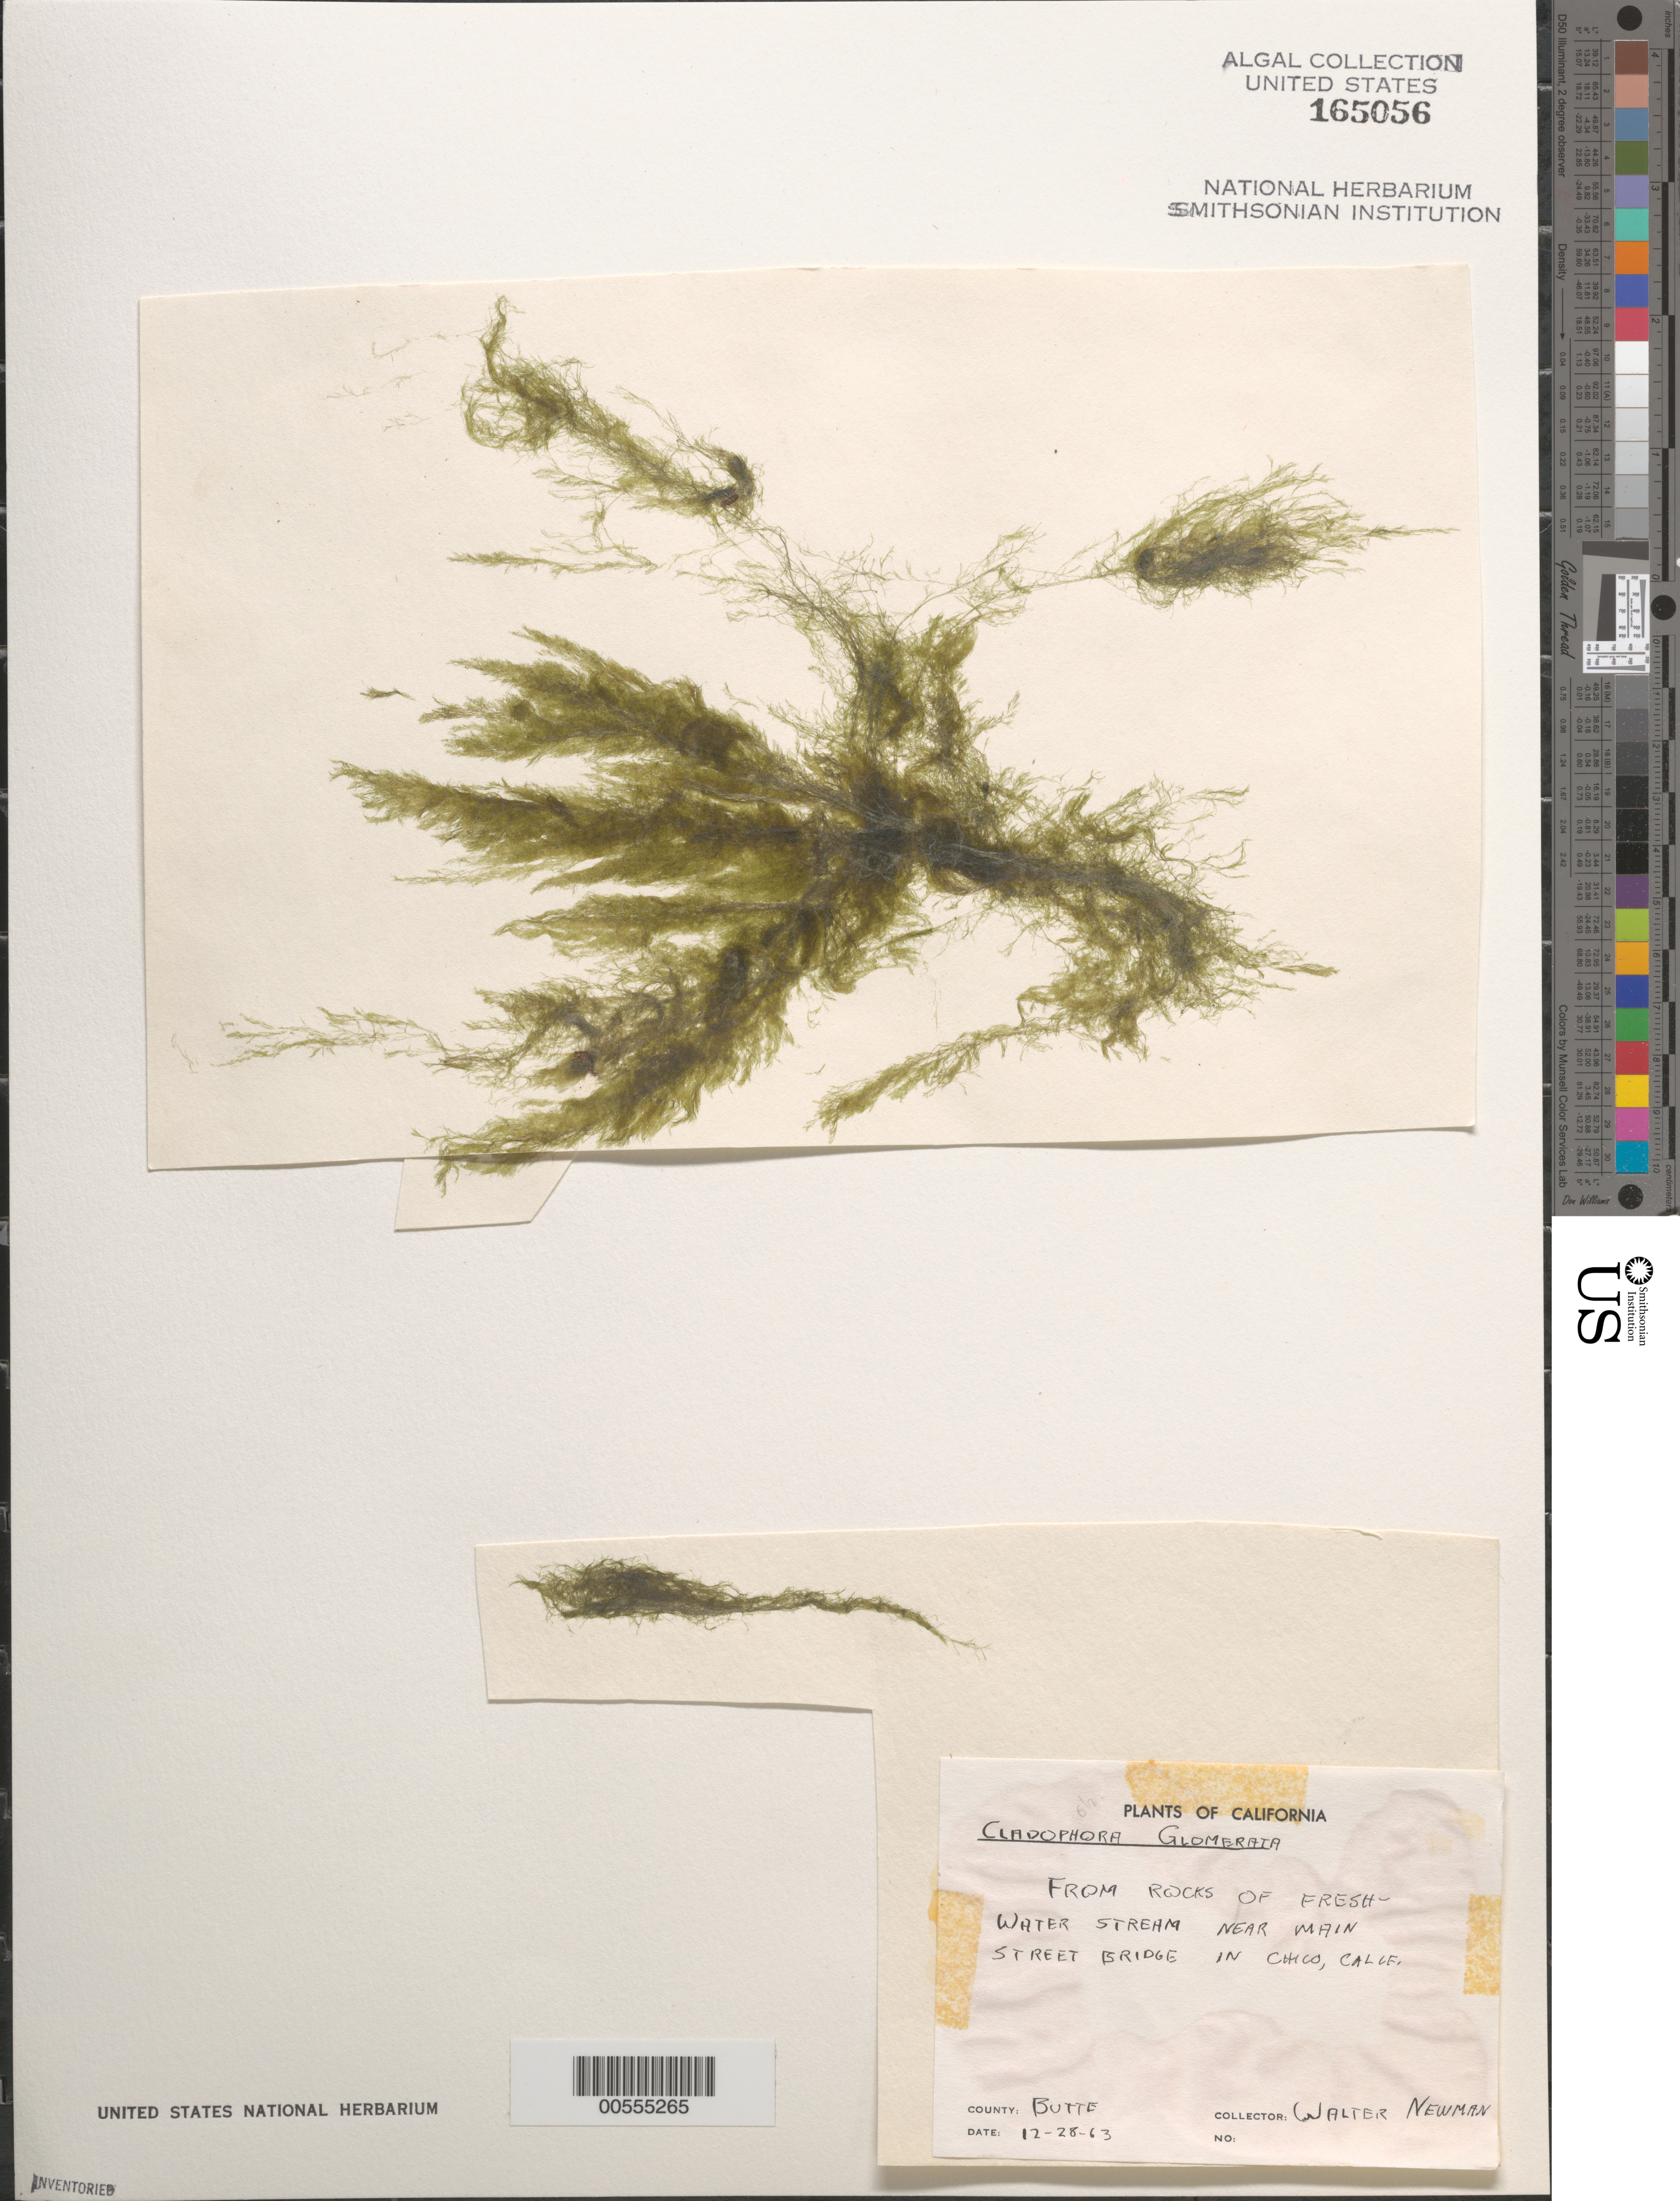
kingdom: Plantae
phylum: Chlorophyta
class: Ulvophyceae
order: Cladophorales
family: Cladophoraceae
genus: Cladophora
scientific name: Cladophora glomerata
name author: (L.) Kütz.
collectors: W. Newman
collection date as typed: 28 Dec 1963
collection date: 1963-12-28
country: United States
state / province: California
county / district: Butte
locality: Chico, near Main Street Bridge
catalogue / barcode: US 165056